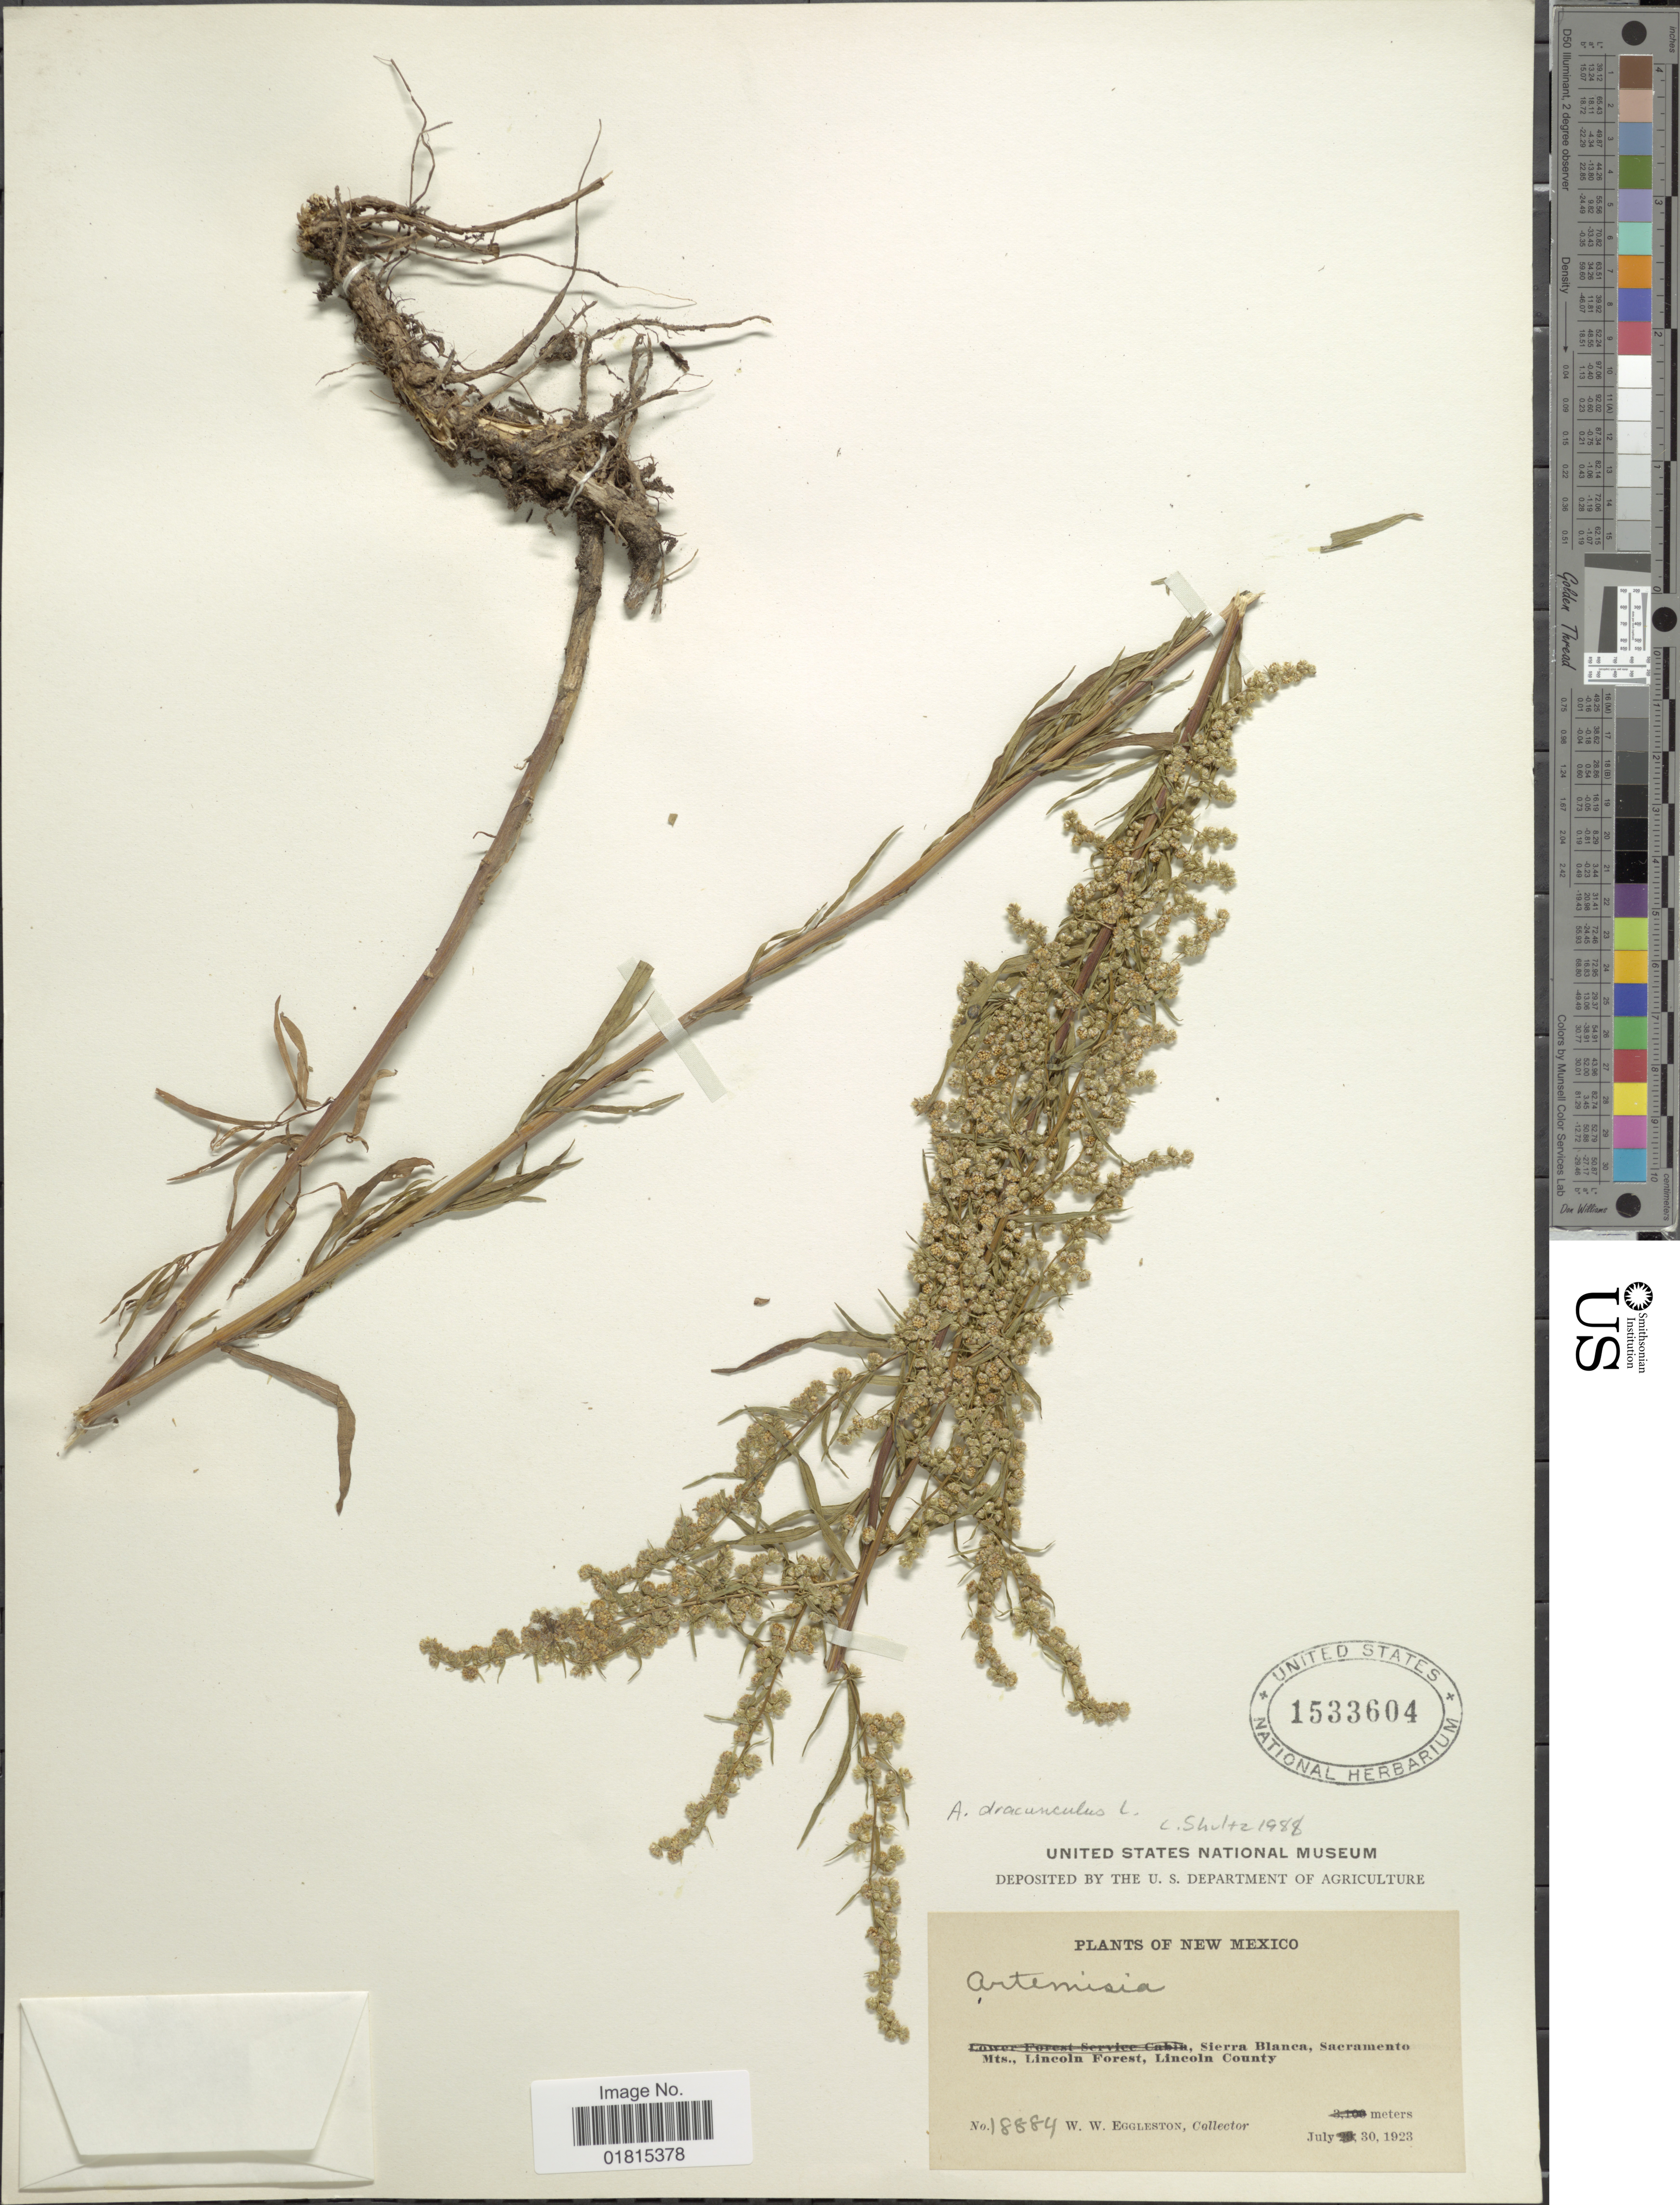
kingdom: Plantae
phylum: Tracheophyta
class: Magnoliopsida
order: Asterales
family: Asteraceae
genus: Artemisia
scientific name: Artemisia dracunculoides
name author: Pursh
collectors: W. W. Eggleston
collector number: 18884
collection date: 1923-07-30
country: United States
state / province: New Mexico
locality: Sierra Blanca, Sacramento Mts., Lincoln Forest, Lincoln County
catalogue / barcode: US 1533604